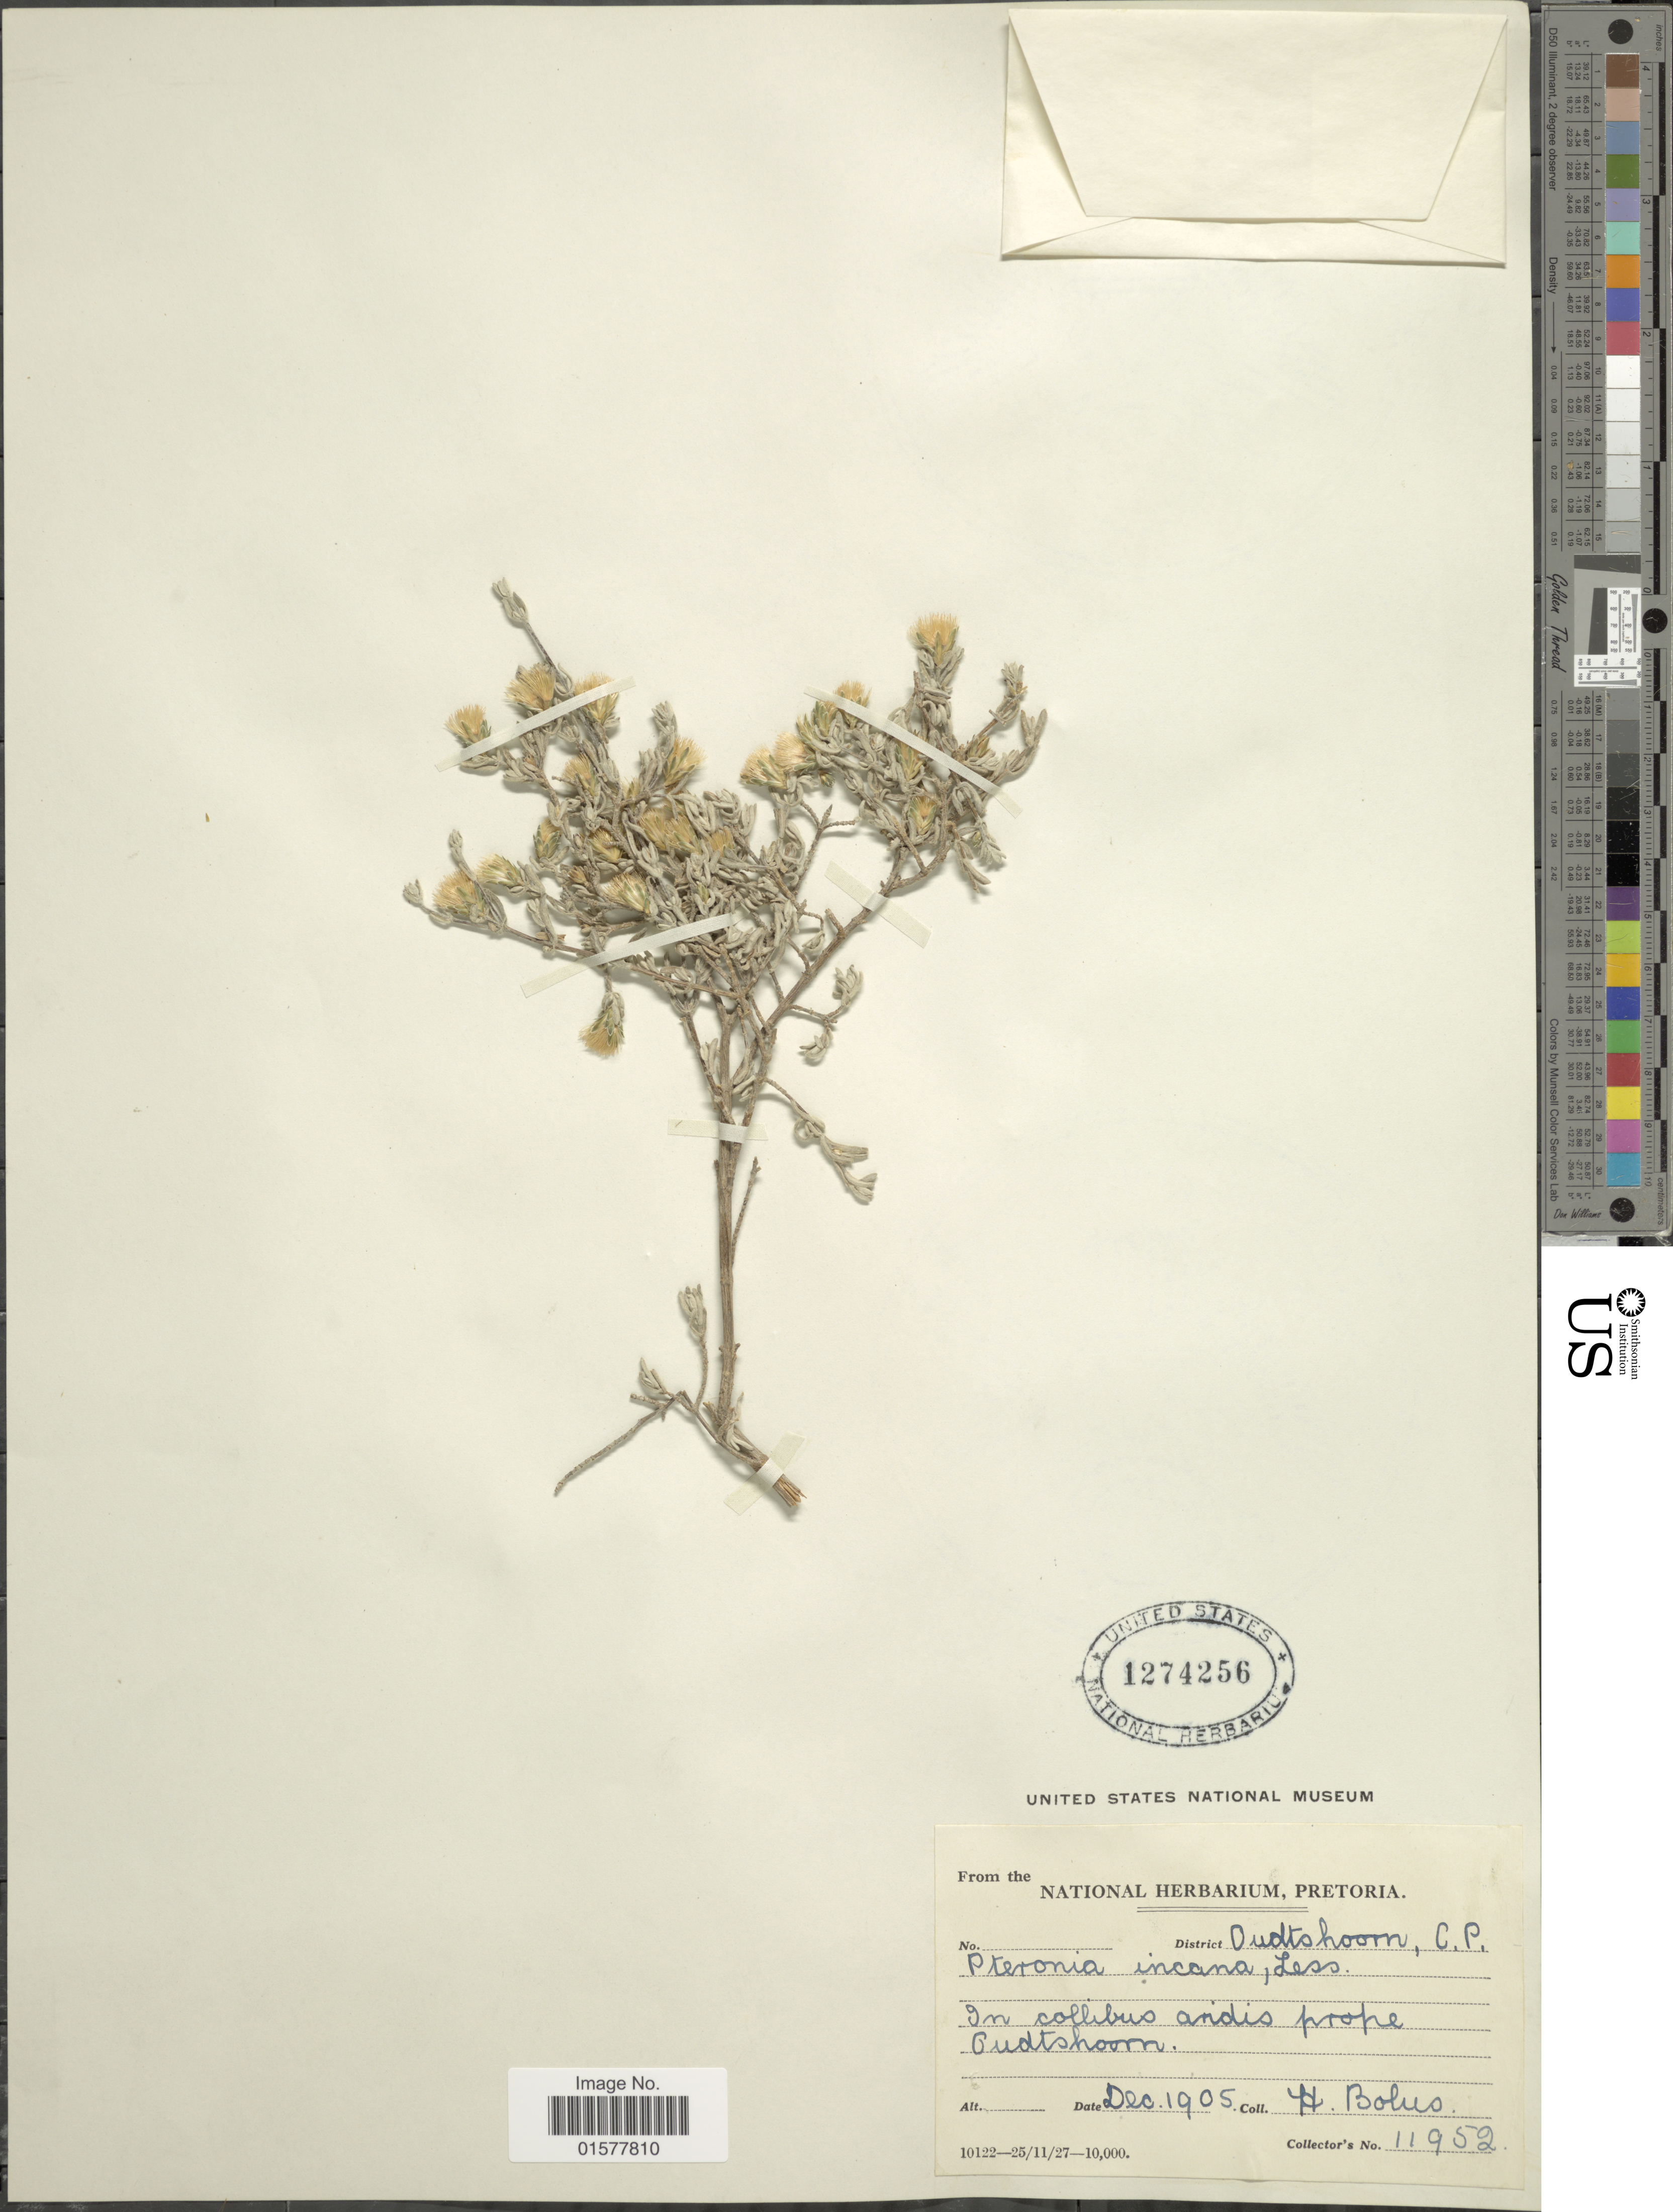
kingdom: Plantae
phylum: Tracheophyta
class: Magnoliopsida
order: Asterales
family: Asteraceae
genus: Pteronia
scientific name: Pteronia incana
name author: DC.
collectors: H. Bolus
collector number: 11952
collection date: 1905-12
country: South Africa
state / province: Western Cape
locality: In collibus aridis prope Oudtshoorn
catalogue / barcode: US 1274256